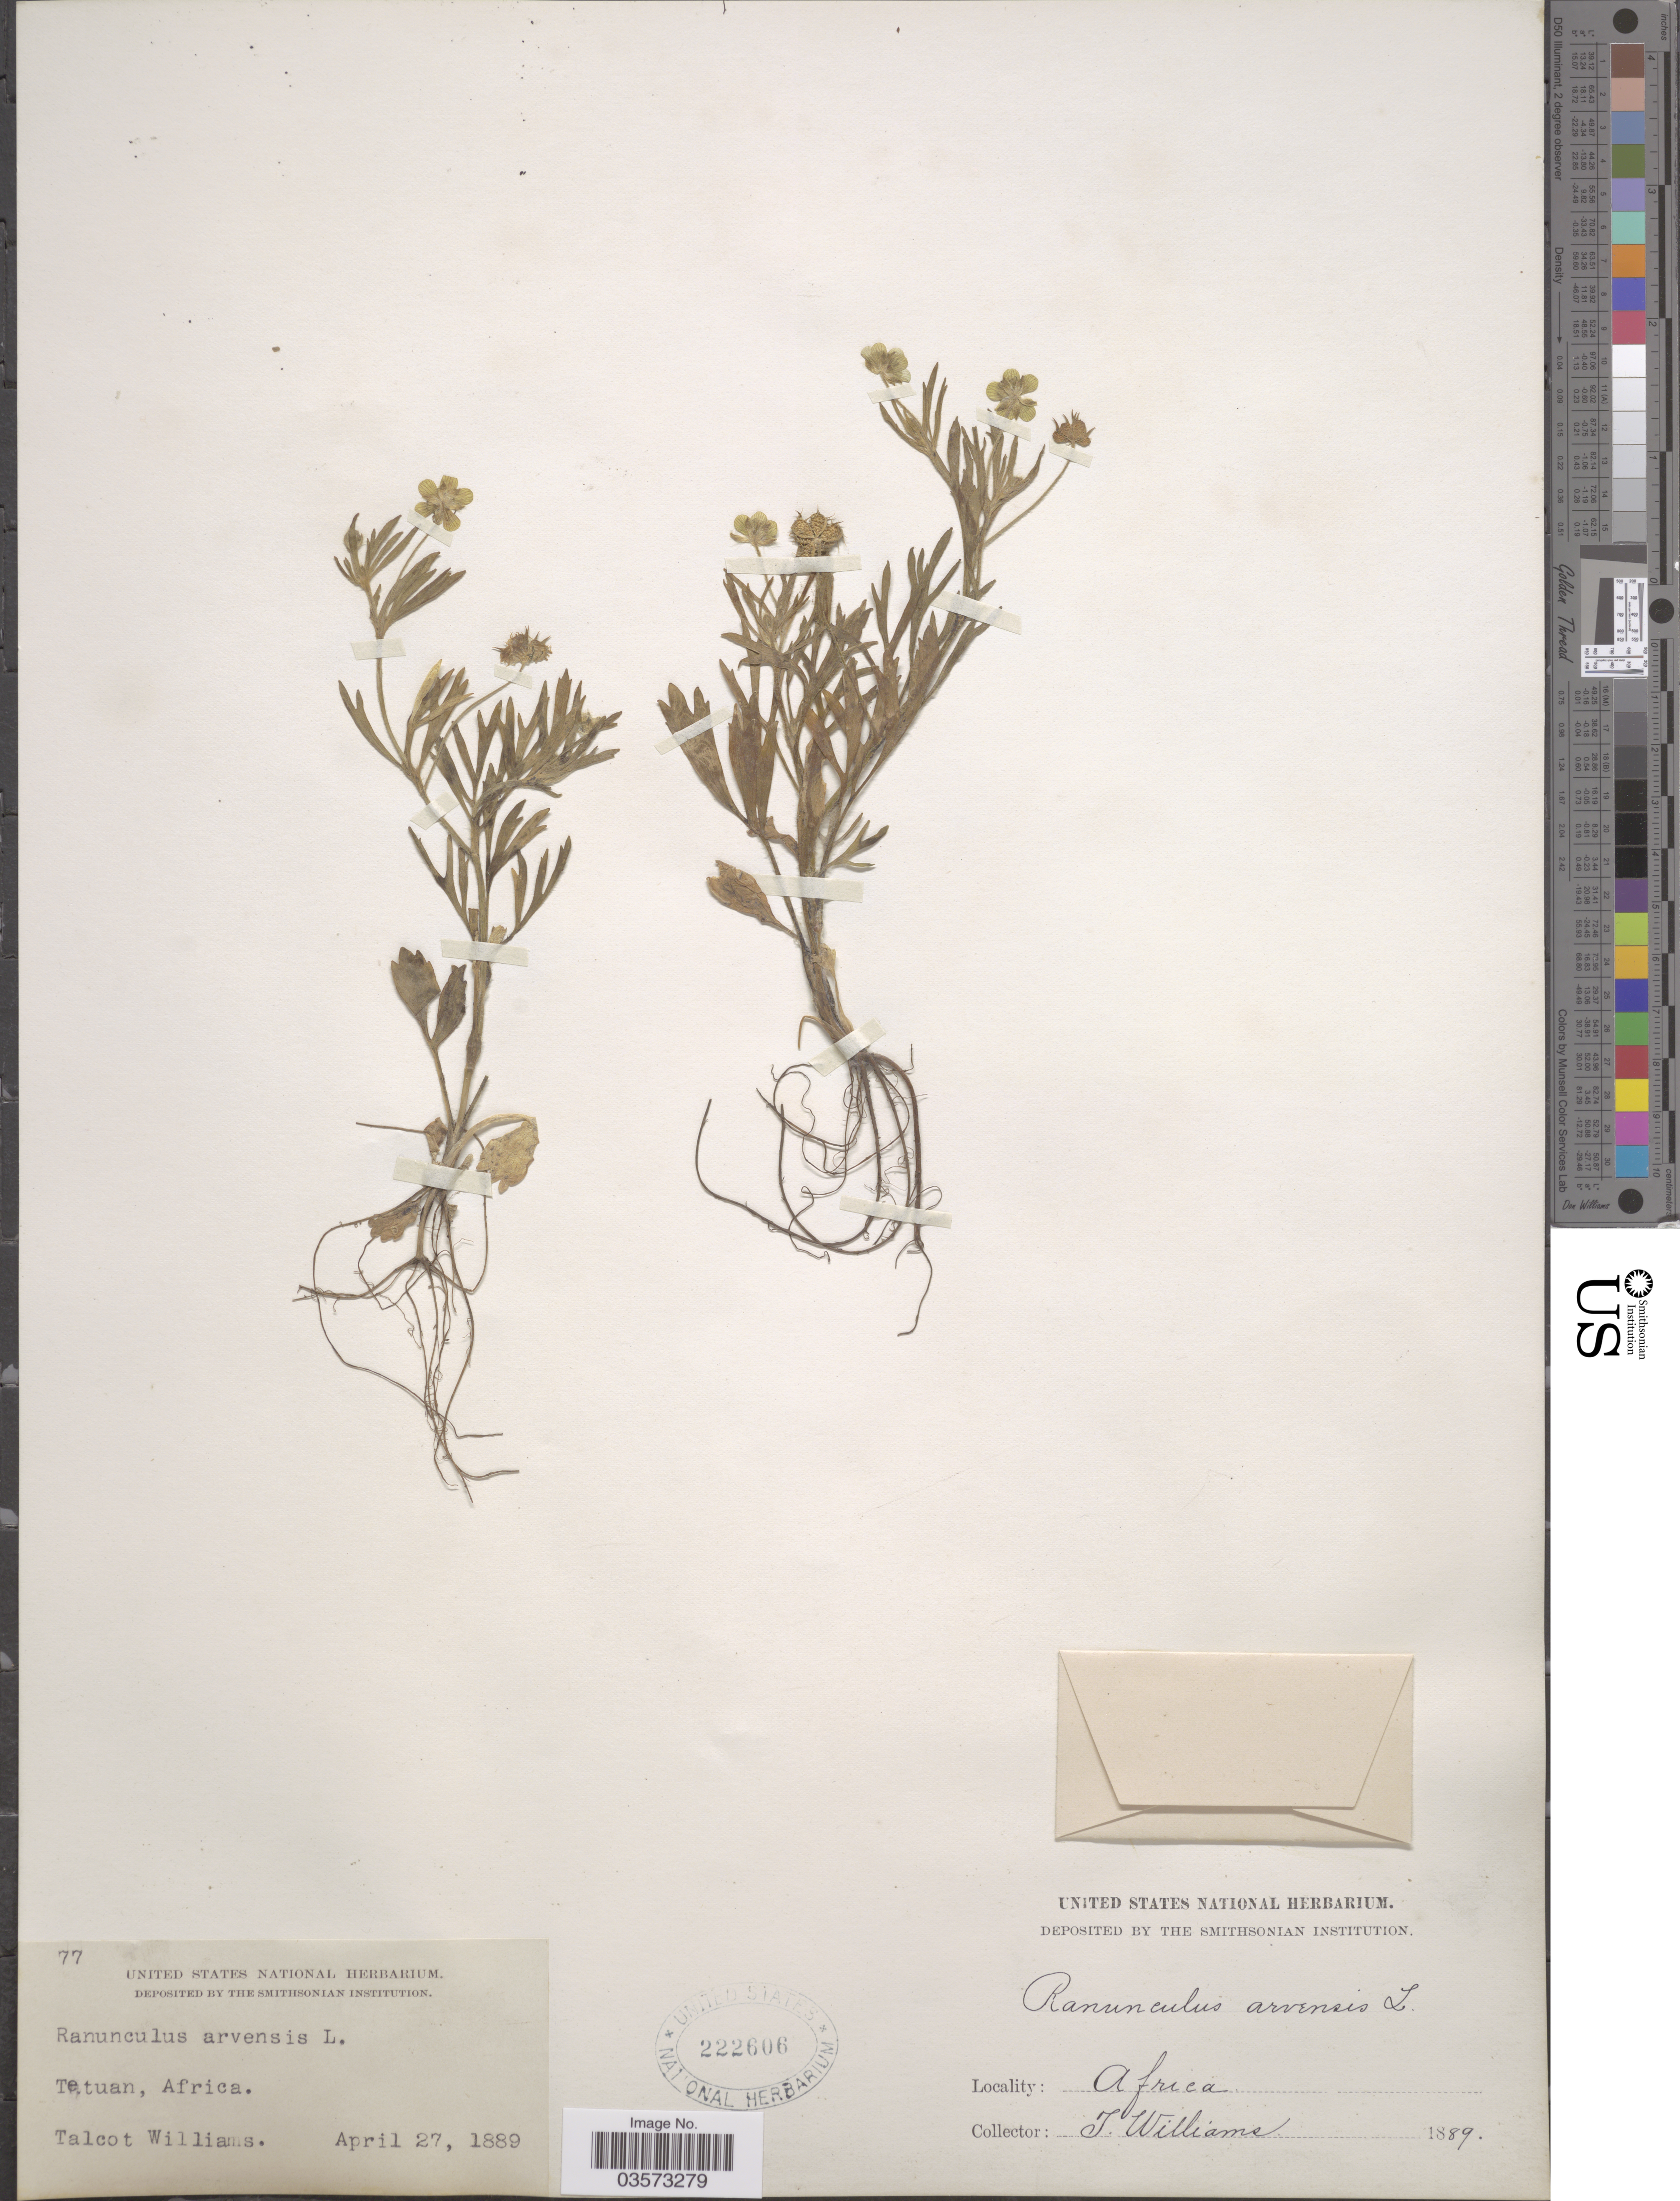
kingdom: Plantae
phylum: Tracheophyta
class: Magnoliopsida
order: Ranunculales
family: Ranunculaceae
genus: Ranunculus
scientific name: Ranunculus arvensis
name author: L.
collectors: T. Williams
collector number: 77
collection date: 1889-04-27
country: Morocco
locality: Tetuan, Africa.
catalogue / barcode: US 222606